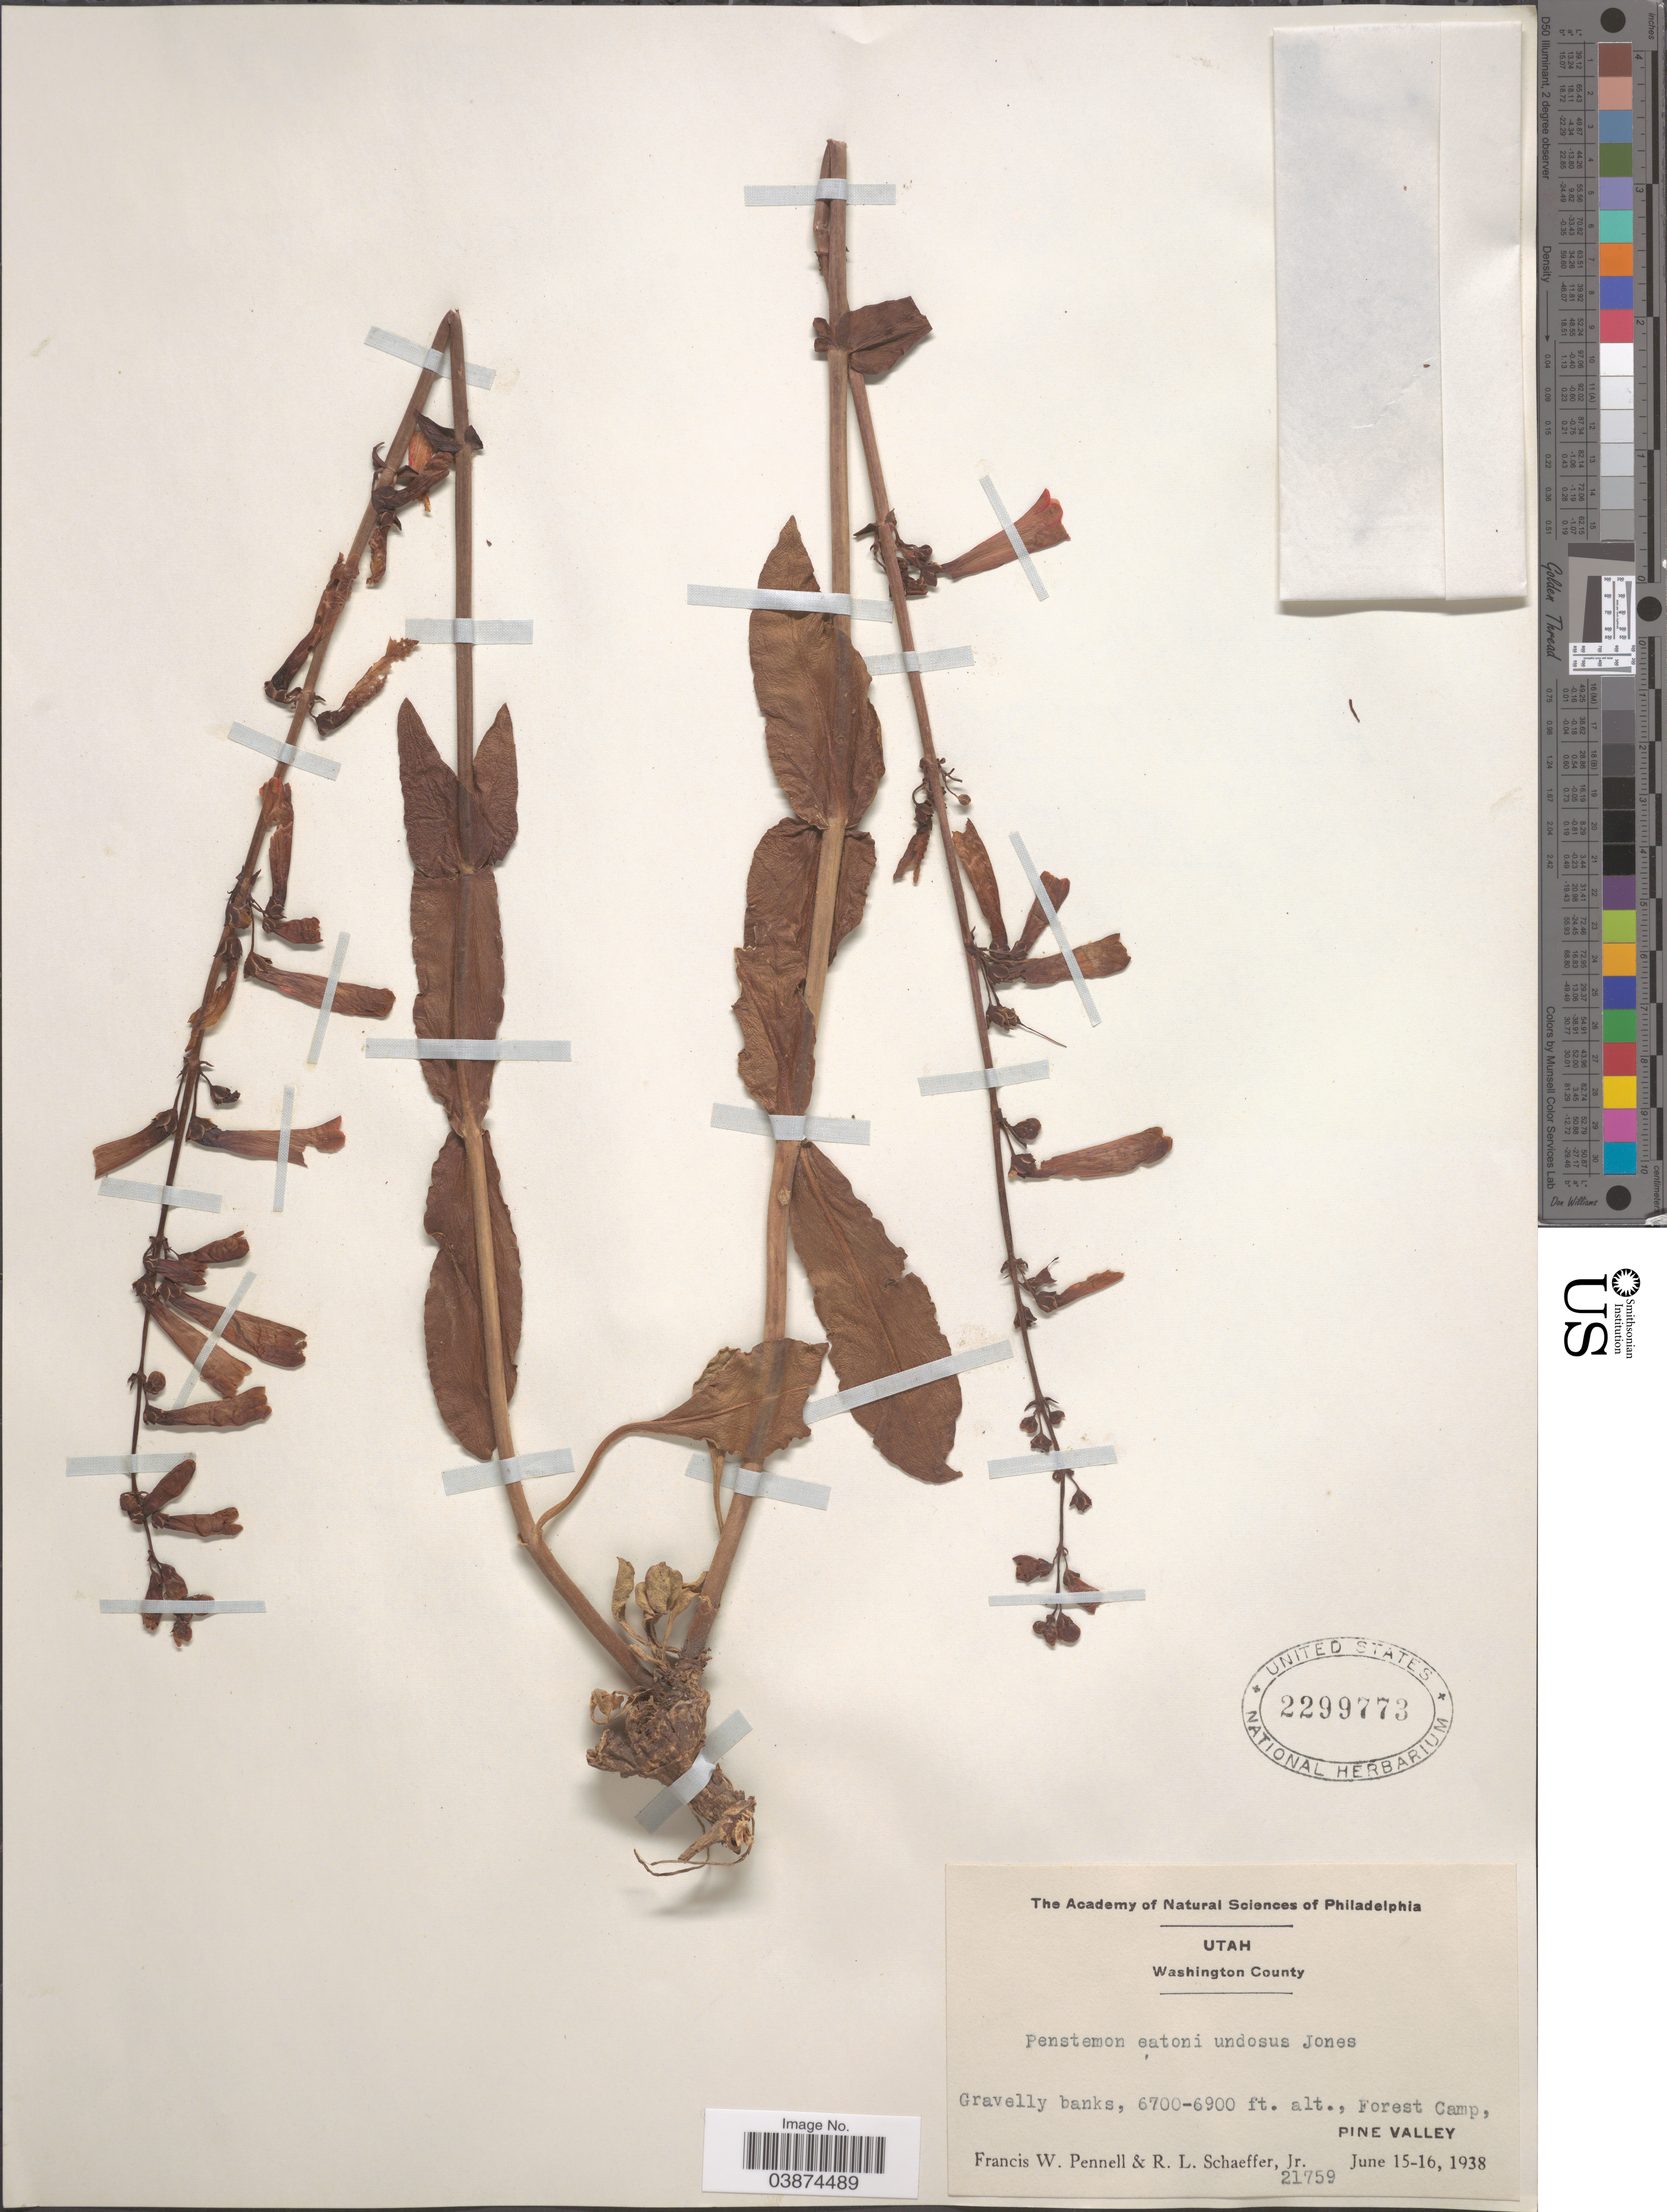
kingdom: Plantae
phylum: Tracheophyta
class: Magnoliopsida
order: Lamiales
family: Plantaginaceae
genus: Penstemon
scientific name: Penstemon eatonii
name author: A. Gray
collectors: F. W. Pennell & R. L. Schaeffer Jr.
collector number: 21759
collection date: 1938-06-15/1938-06-16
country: United States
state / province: Utah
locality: Washington County. Forest Camp, Pine Valley.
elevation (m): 2042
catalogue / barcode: US 2299773